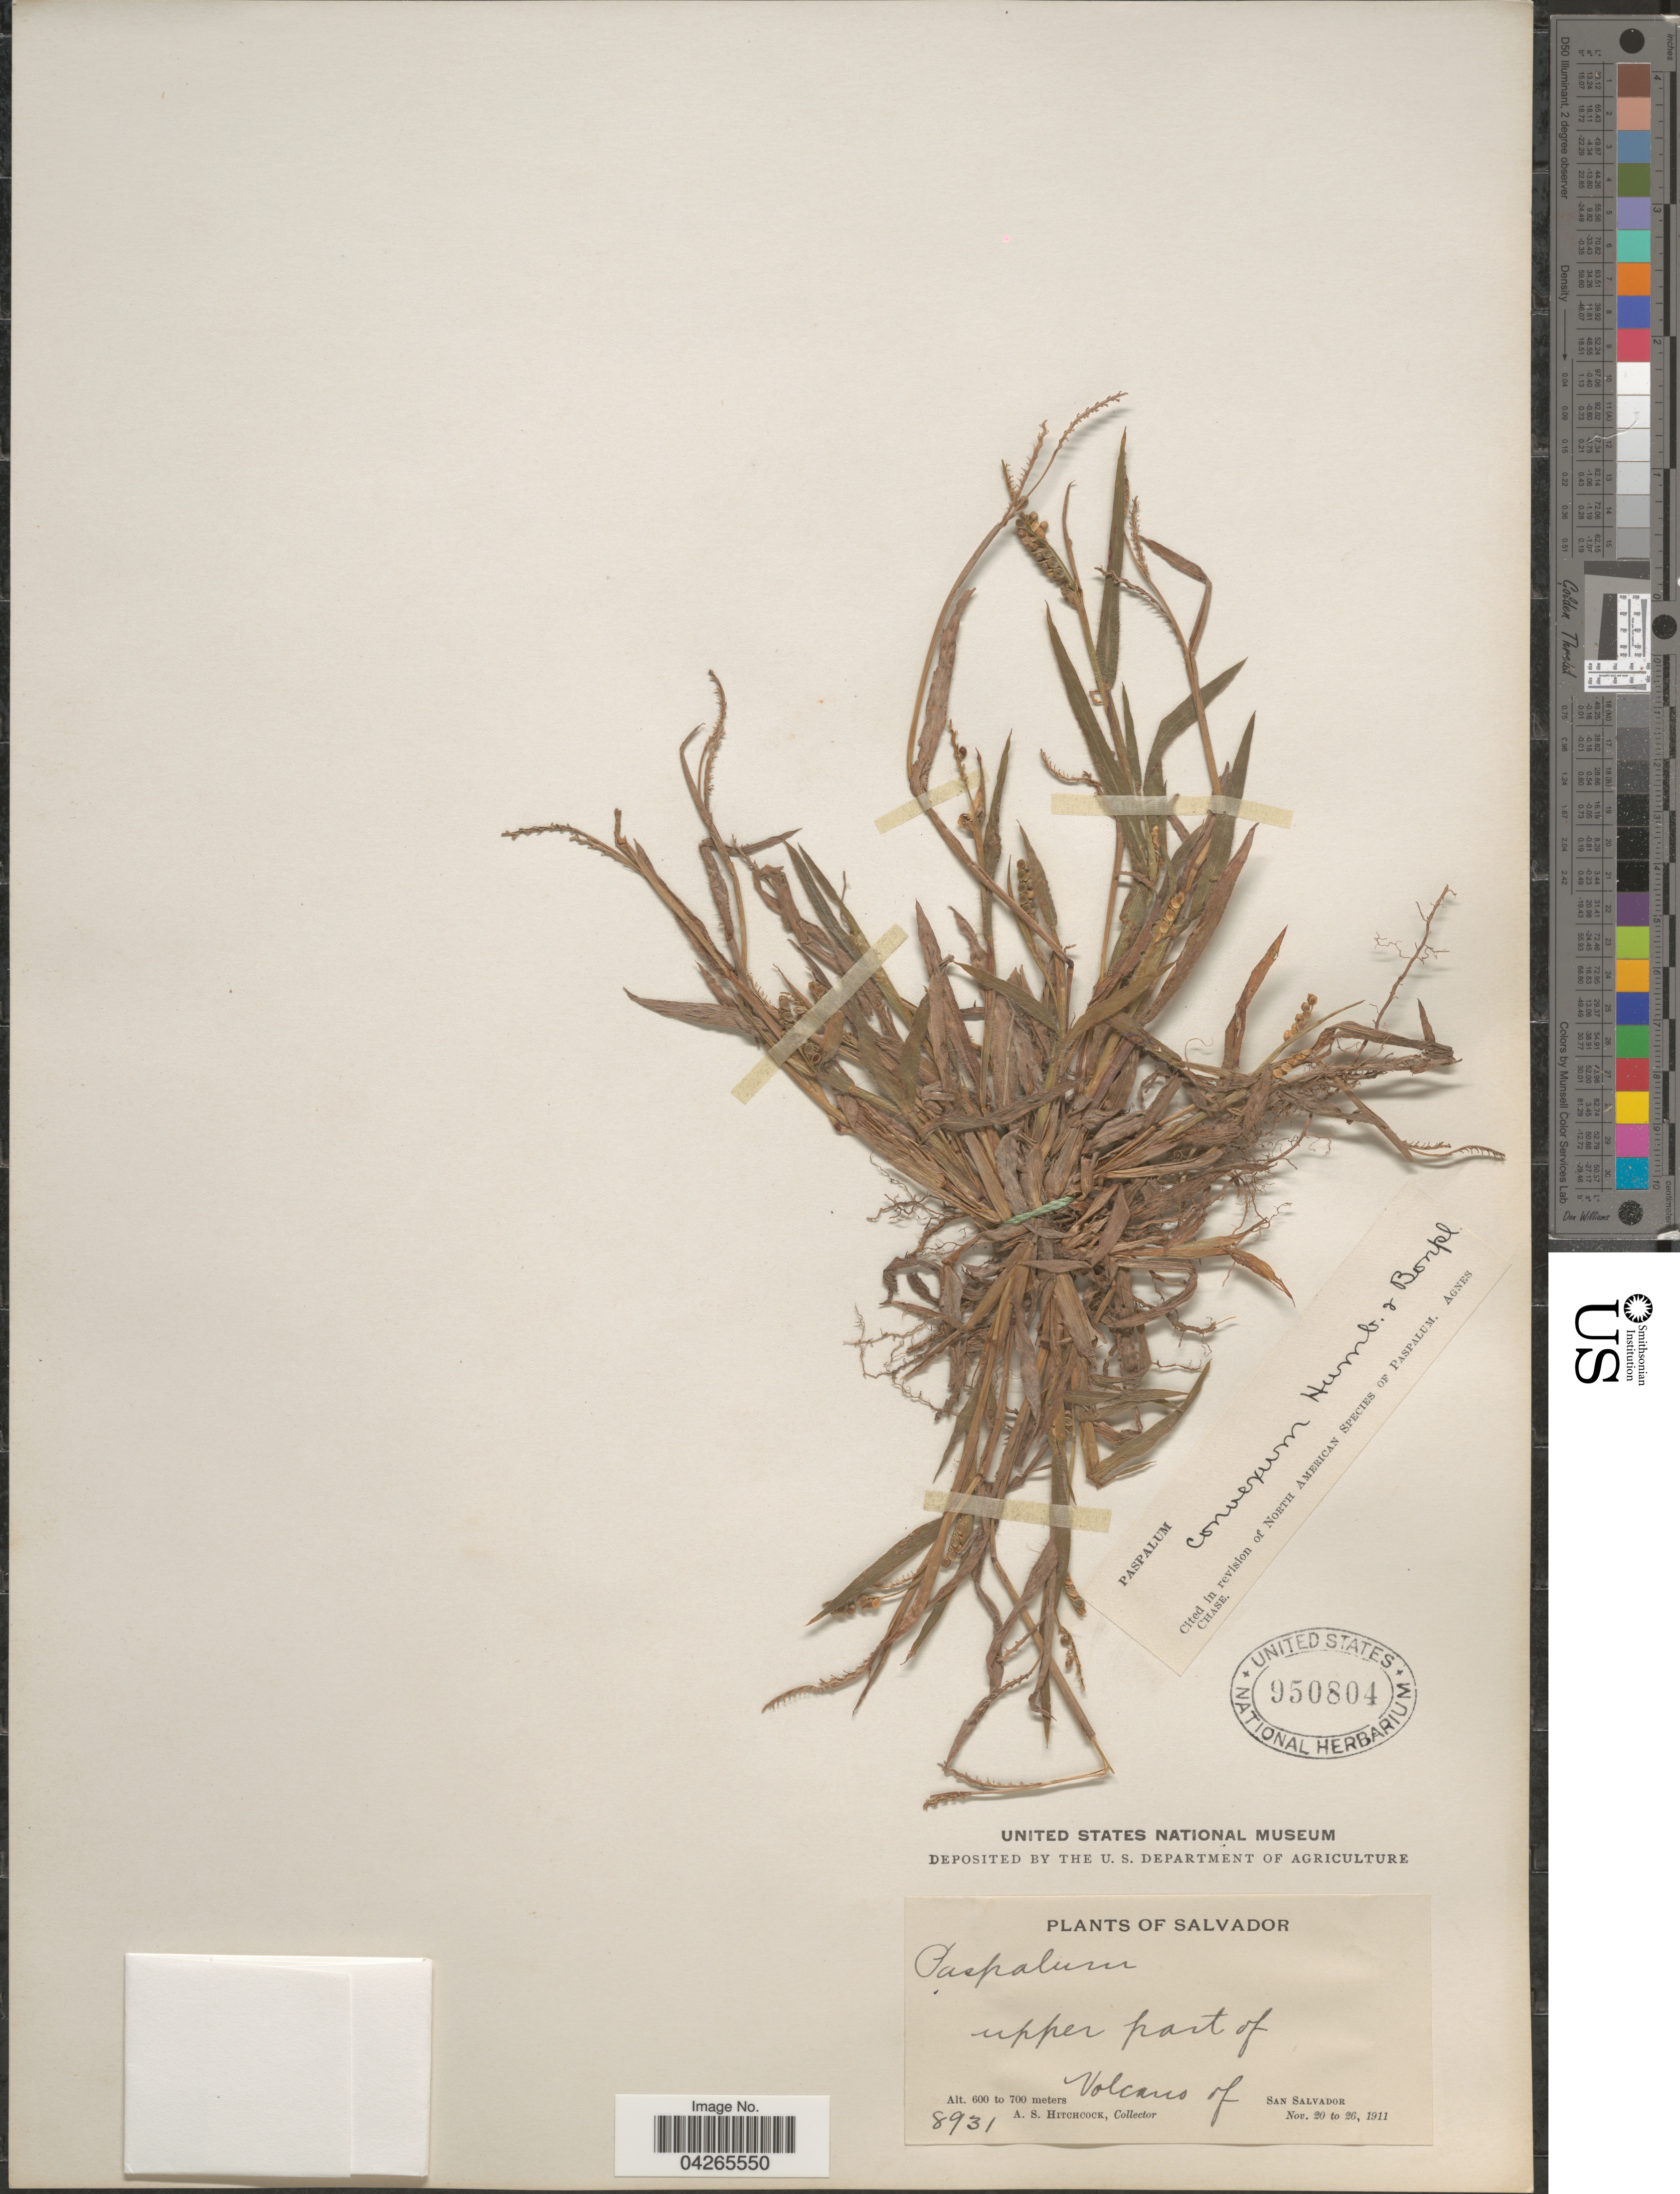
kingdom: Plantae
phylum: Tracheophyta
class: Liliopsida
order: Poales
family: Poaceae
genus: Paspalum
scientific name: Paspalum convexum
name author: Humb. & Bonpl. ex Flüggé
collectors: A. S. Hitchcock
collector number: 8931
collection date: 1911-11-20/1911-11-26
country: El Salvador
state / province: San Salvador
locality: Upper part of Volcano of San Salvador.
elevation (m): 600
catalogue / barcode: US 950804